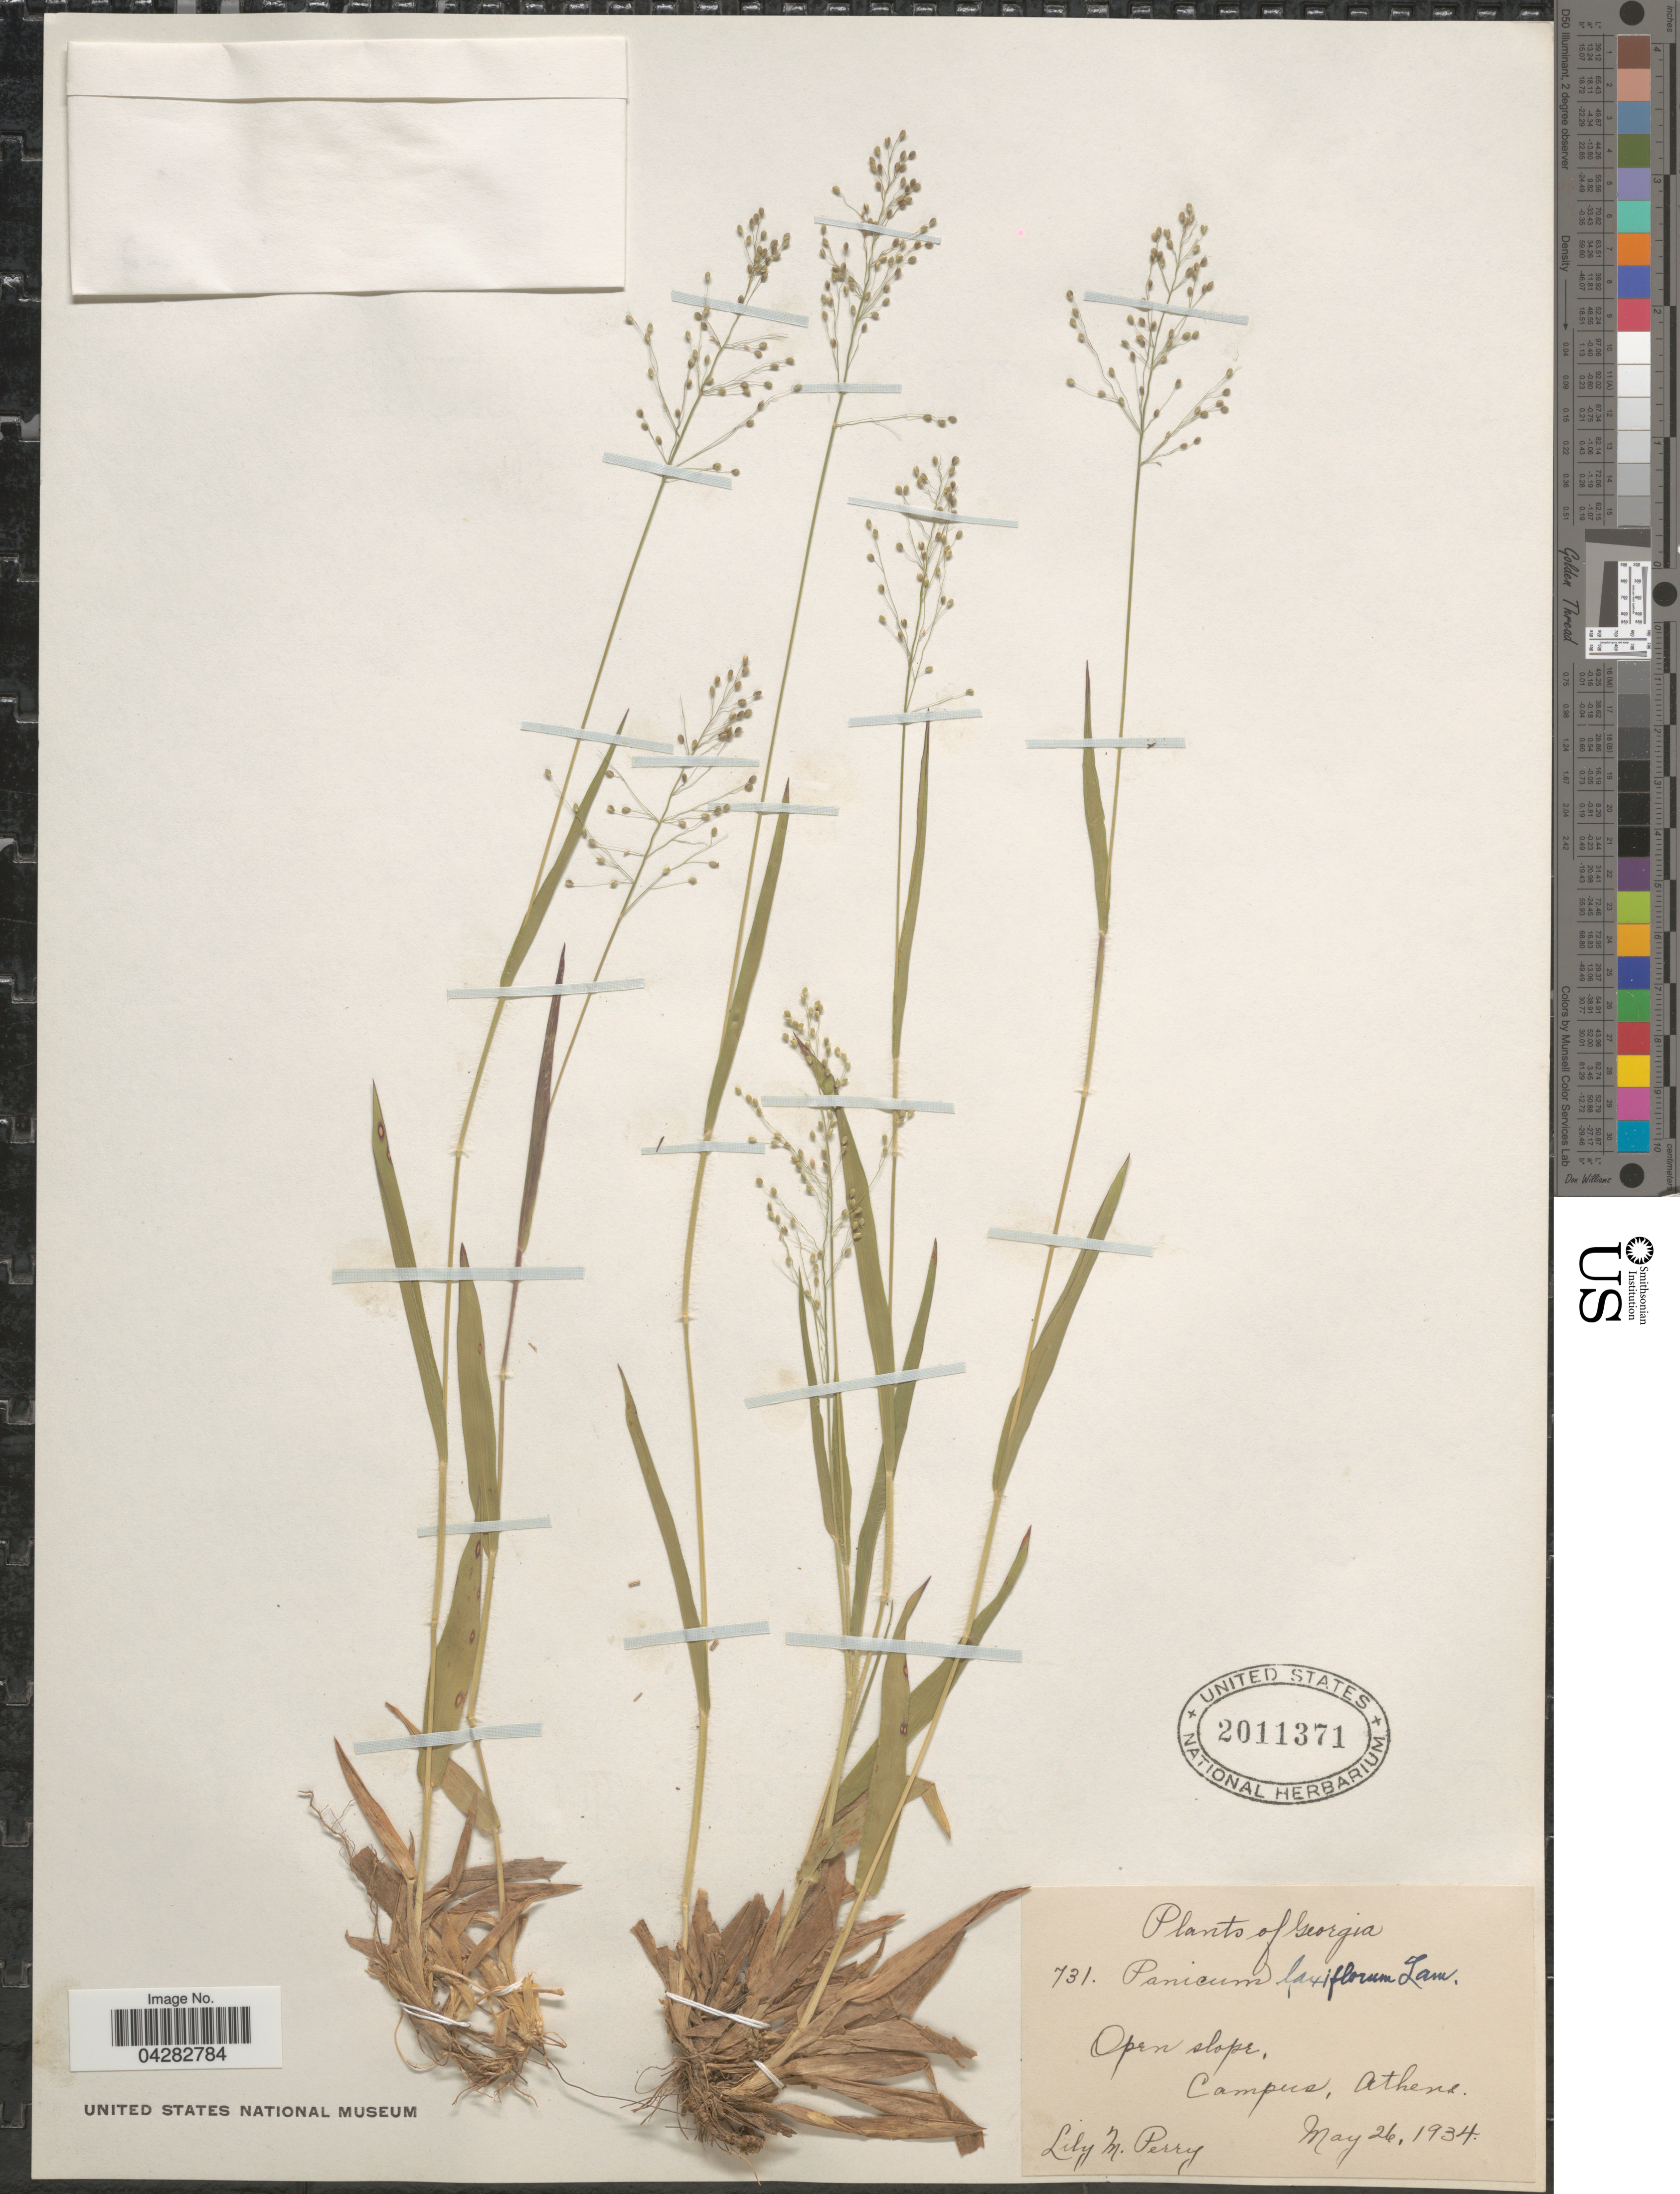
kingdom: Plantae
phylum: Tracheophyta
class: Liliopsida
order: Poales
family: Poaceae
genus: Dichanthelium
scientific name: Dichanthelium laxiflorum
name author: (Lam.) Gould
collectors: L. M. Perry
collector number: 731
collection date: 1934-05-26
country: United States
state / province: Georgia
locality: Open slope, Campus, Athens.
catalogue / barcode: US 2011371